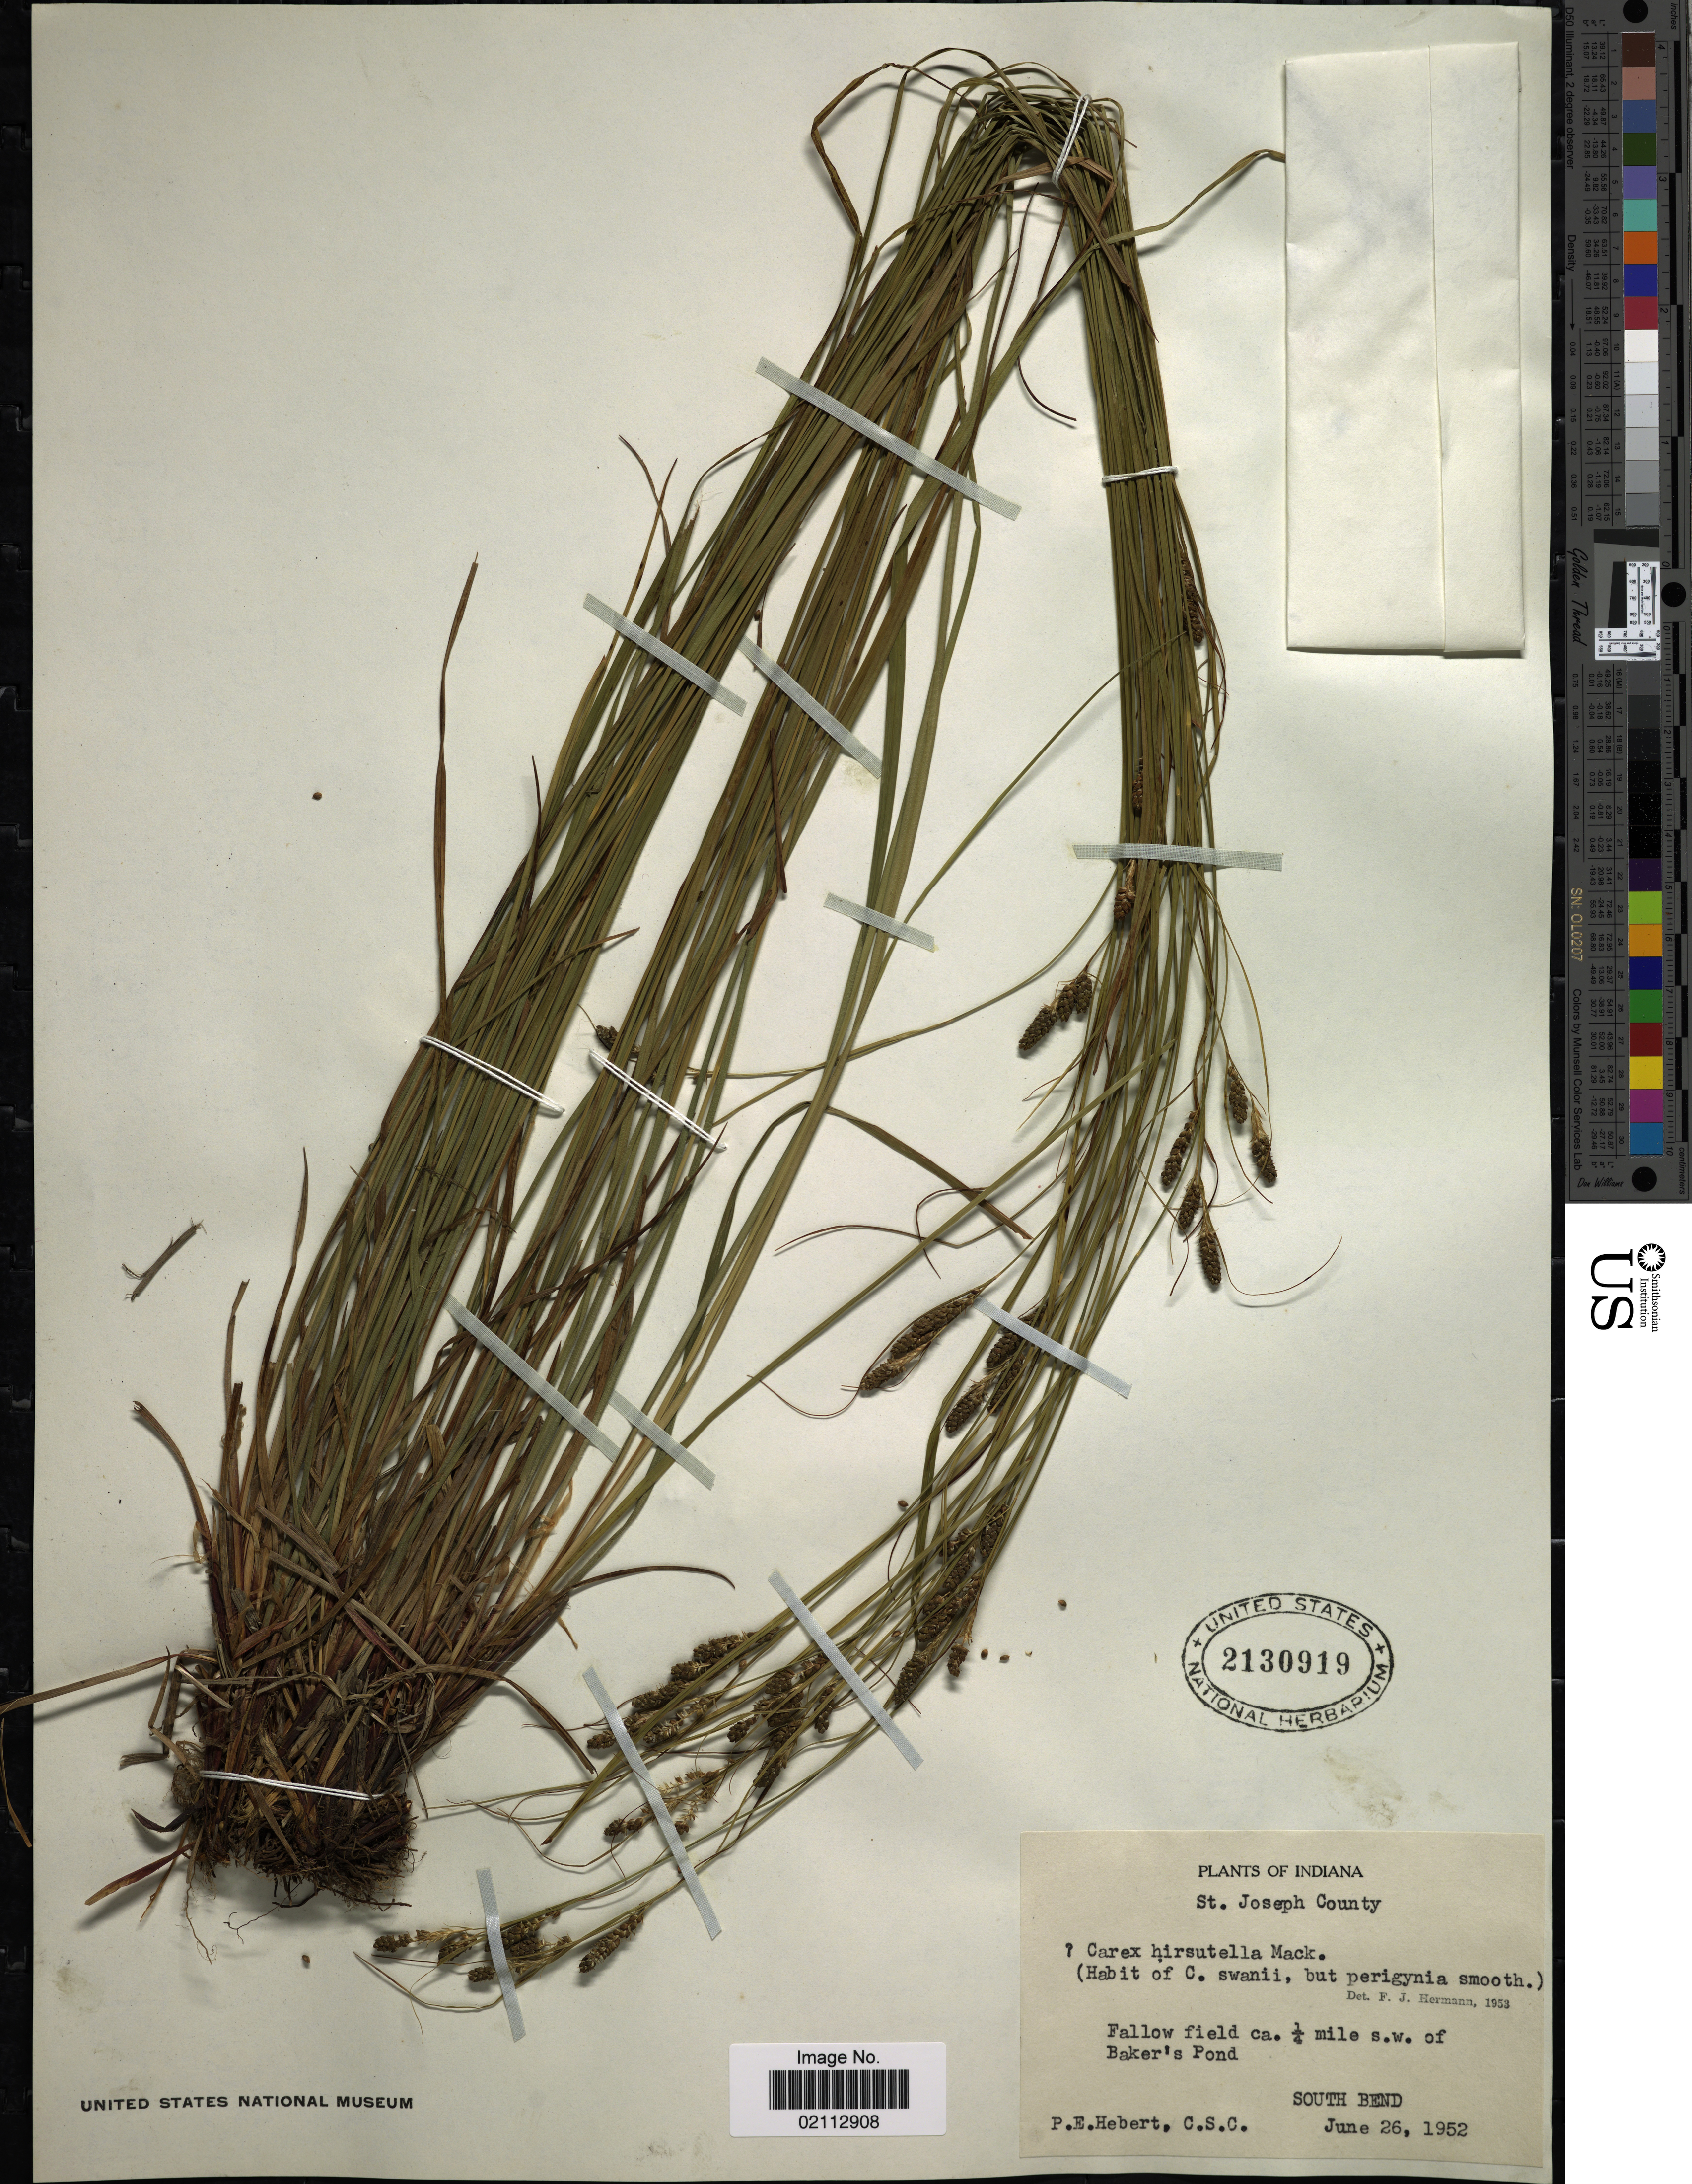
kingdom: Plantae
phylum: Tracheophyta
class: Liliopsida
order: Poales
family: Cyperaceae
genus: Carex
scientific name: Carex hirsutella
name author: Mack.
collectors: P. Hebert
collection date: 1952-06-26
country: United States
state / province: Indiana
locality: St. Joseph County. Fallow field ca. 1/4 mile s.w. of Baker's Pond. South Bend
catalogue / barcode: US 2130919